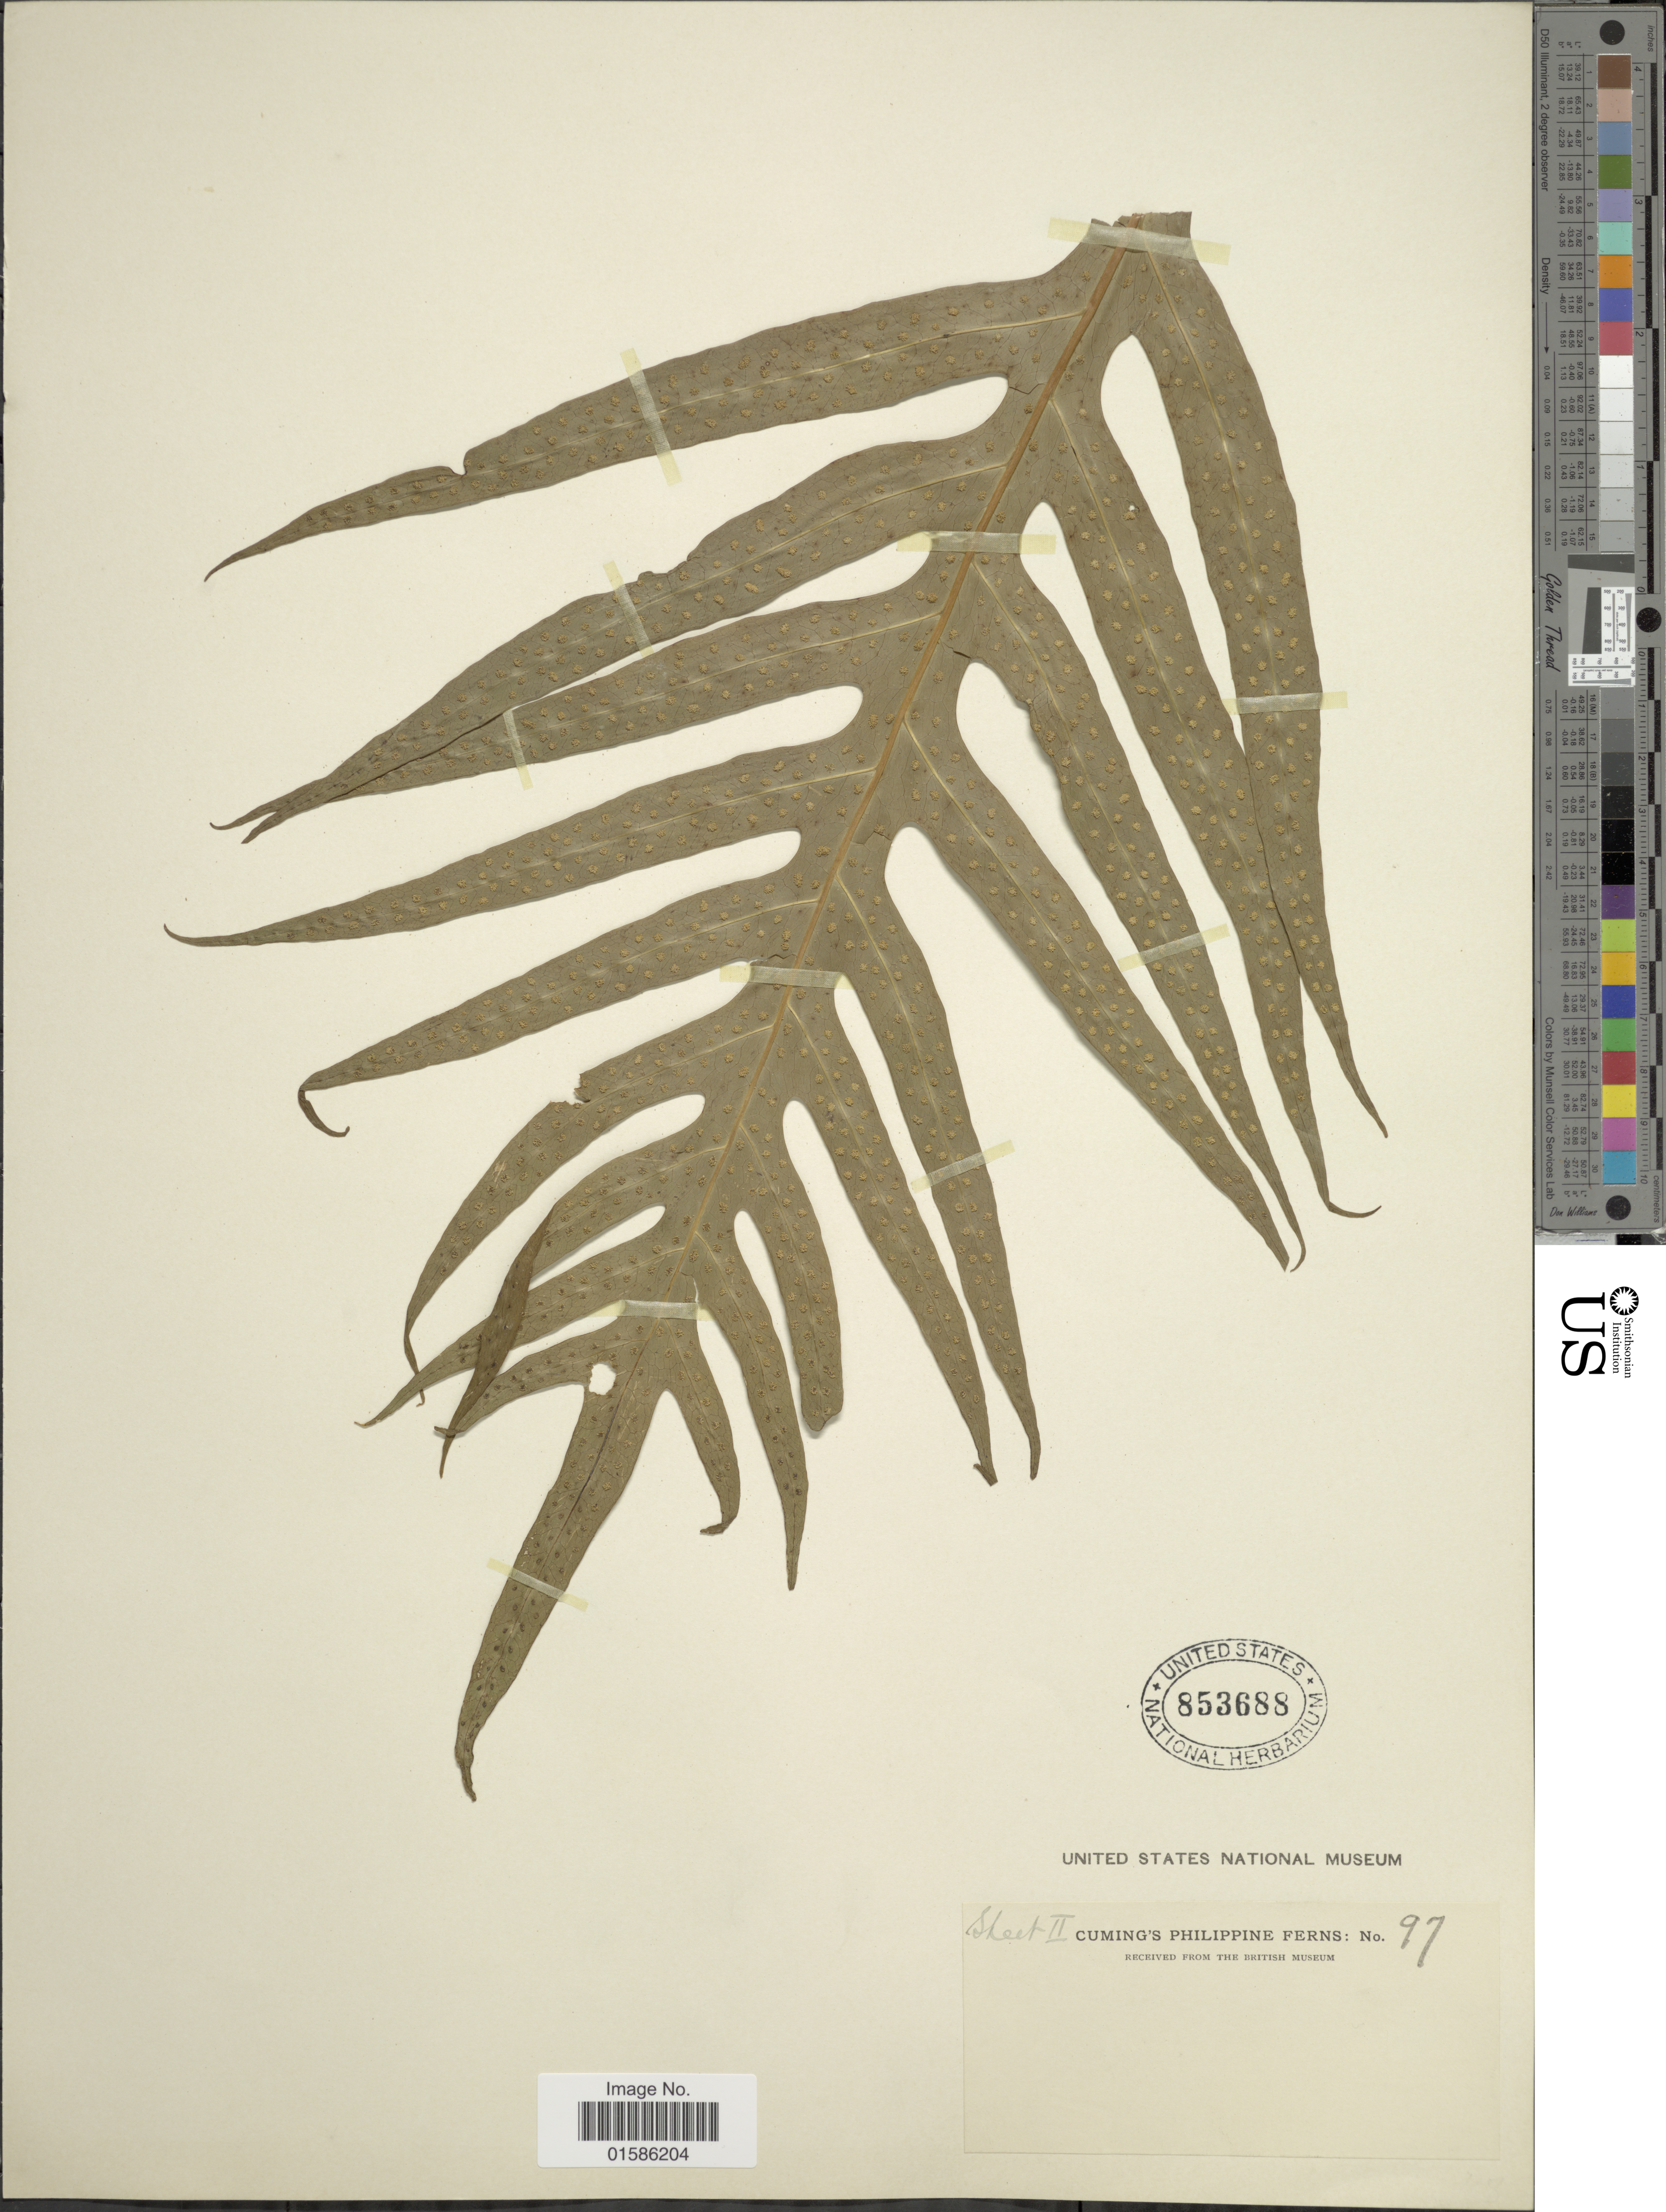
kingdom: Plantae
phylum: Tracheophyta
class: Polypodiopsida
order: Polypodiales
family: Polypodiaceae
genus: Microsorum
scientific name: Microsorum commutatum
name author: (Blume) Copel.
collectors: -. Cuming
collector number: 97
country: Philippines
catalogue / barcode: US 853688